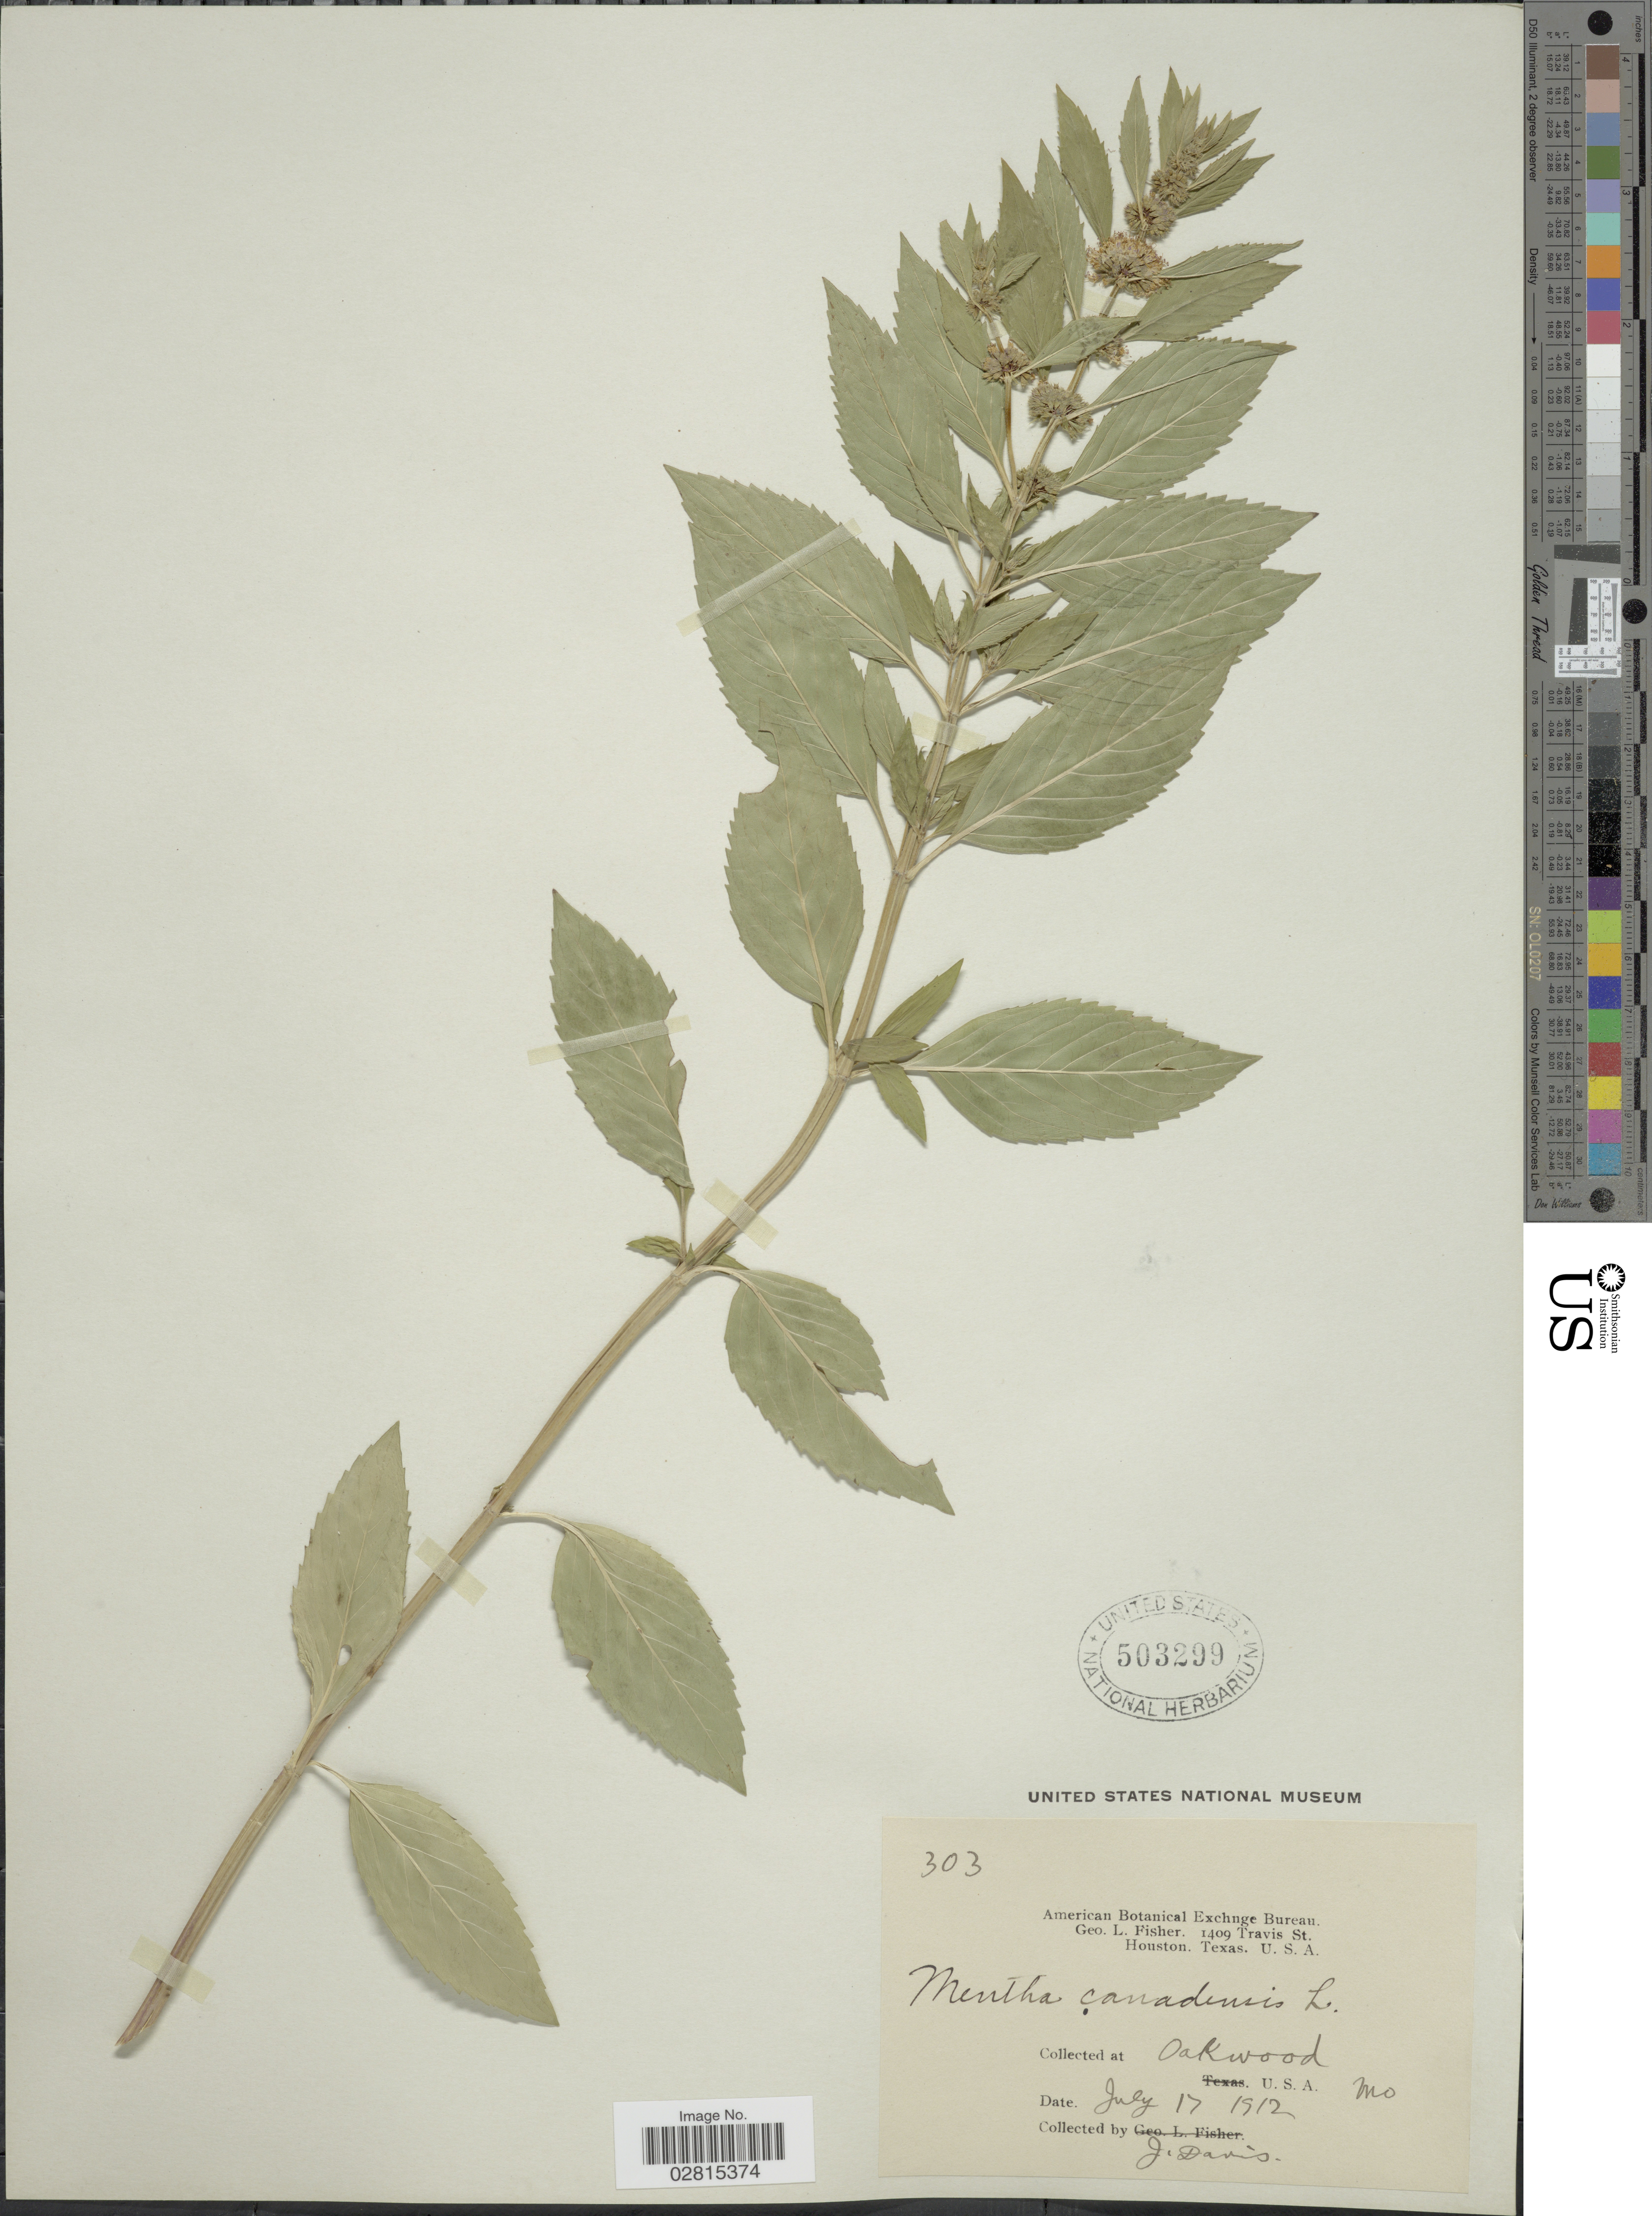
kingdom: Plantae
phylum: Tracheophyta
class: Magnoliopsida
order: Lamiales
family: Lamiaceae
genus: Mentha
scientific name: Mentha canadensis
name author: L.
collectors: J. Davis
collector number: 303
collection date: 1912-07-17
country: United States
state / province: Missouri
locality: Oakwood.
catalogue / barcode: US 503299